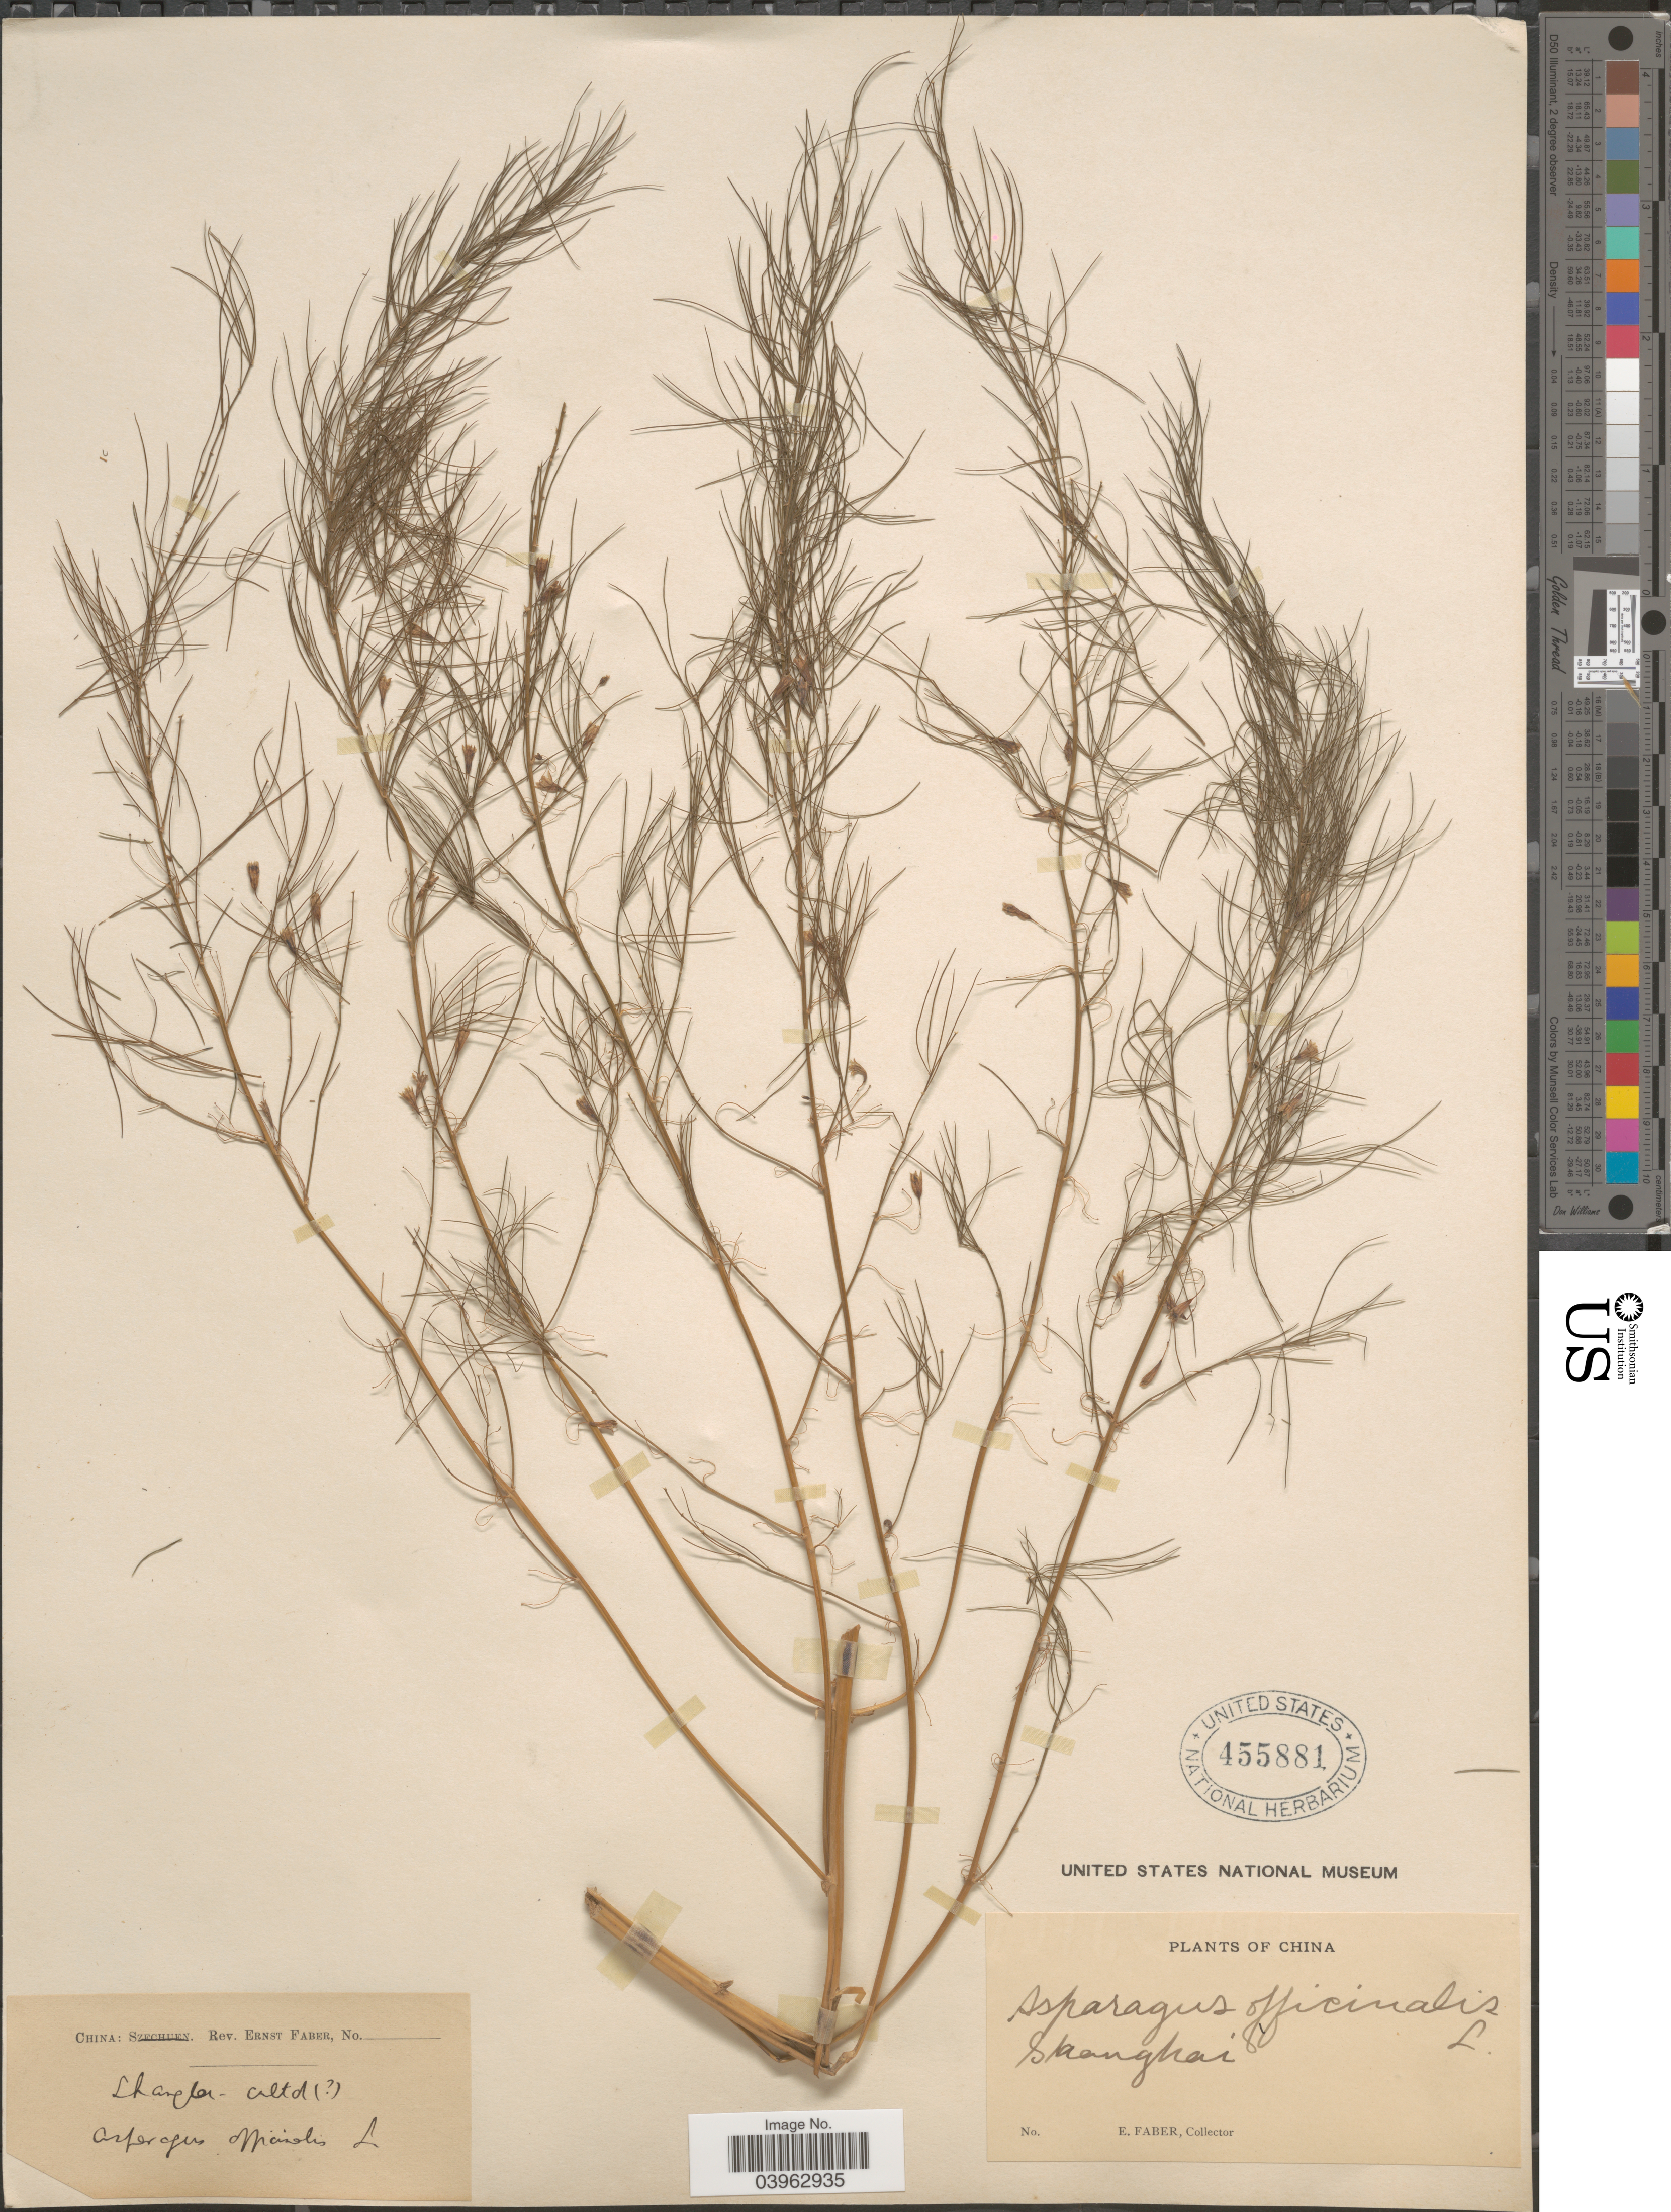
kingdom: Plantae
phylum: Tracheophyta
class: Liliopsida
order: Asparagales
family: Asparagaceae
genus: Asparagus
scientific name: Asparagus officinalis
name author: L.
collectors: E. Faber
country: China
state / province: Shanghai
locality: Shanghai.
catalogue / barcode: US 455881